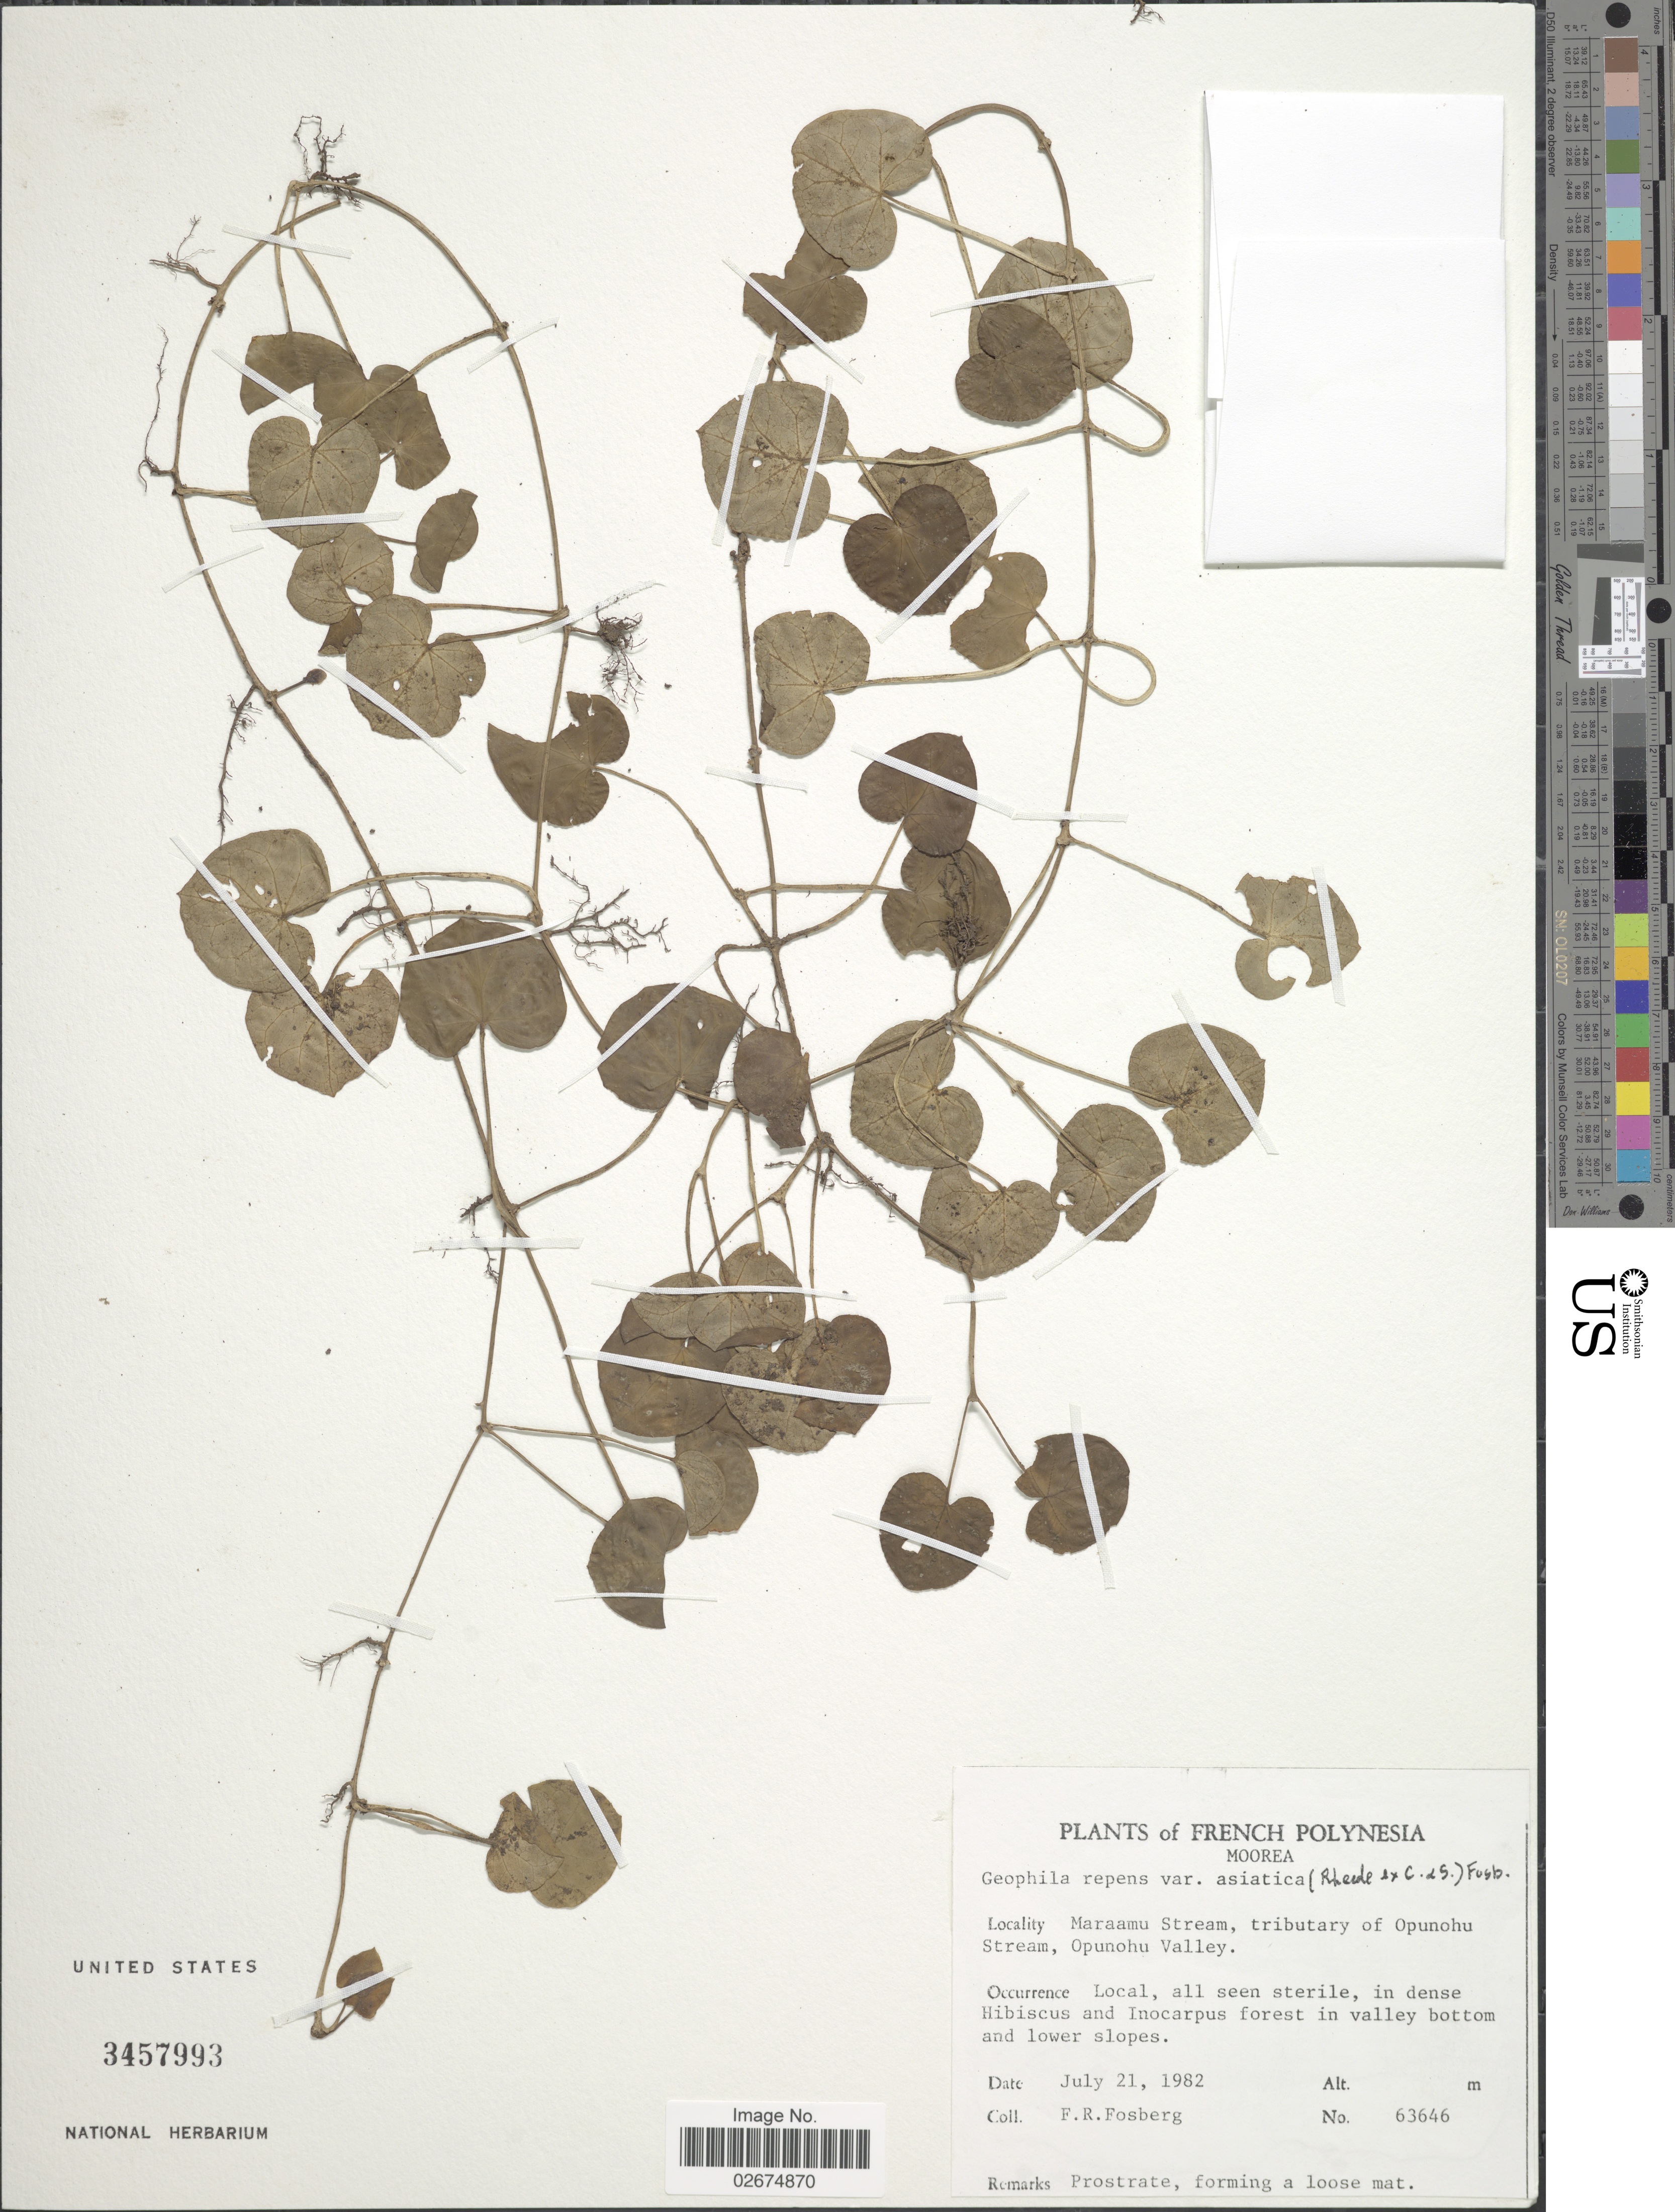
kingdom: Plantae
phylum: Tracheophyta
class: Magnoliopsida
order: Gentianales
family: Rubiaceae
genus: Geophila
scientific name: Geophila repens var. asiatica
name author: (Cham. & Schltdl.) Fosberg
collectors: F. R. Fosberg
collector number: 63646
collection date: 1982-07-21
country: French Polynesia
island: Moorea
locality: Moorea. Maraamu Stream, tributary of Opunohu Stream, Opunohu Valley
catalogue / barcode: US 3457993